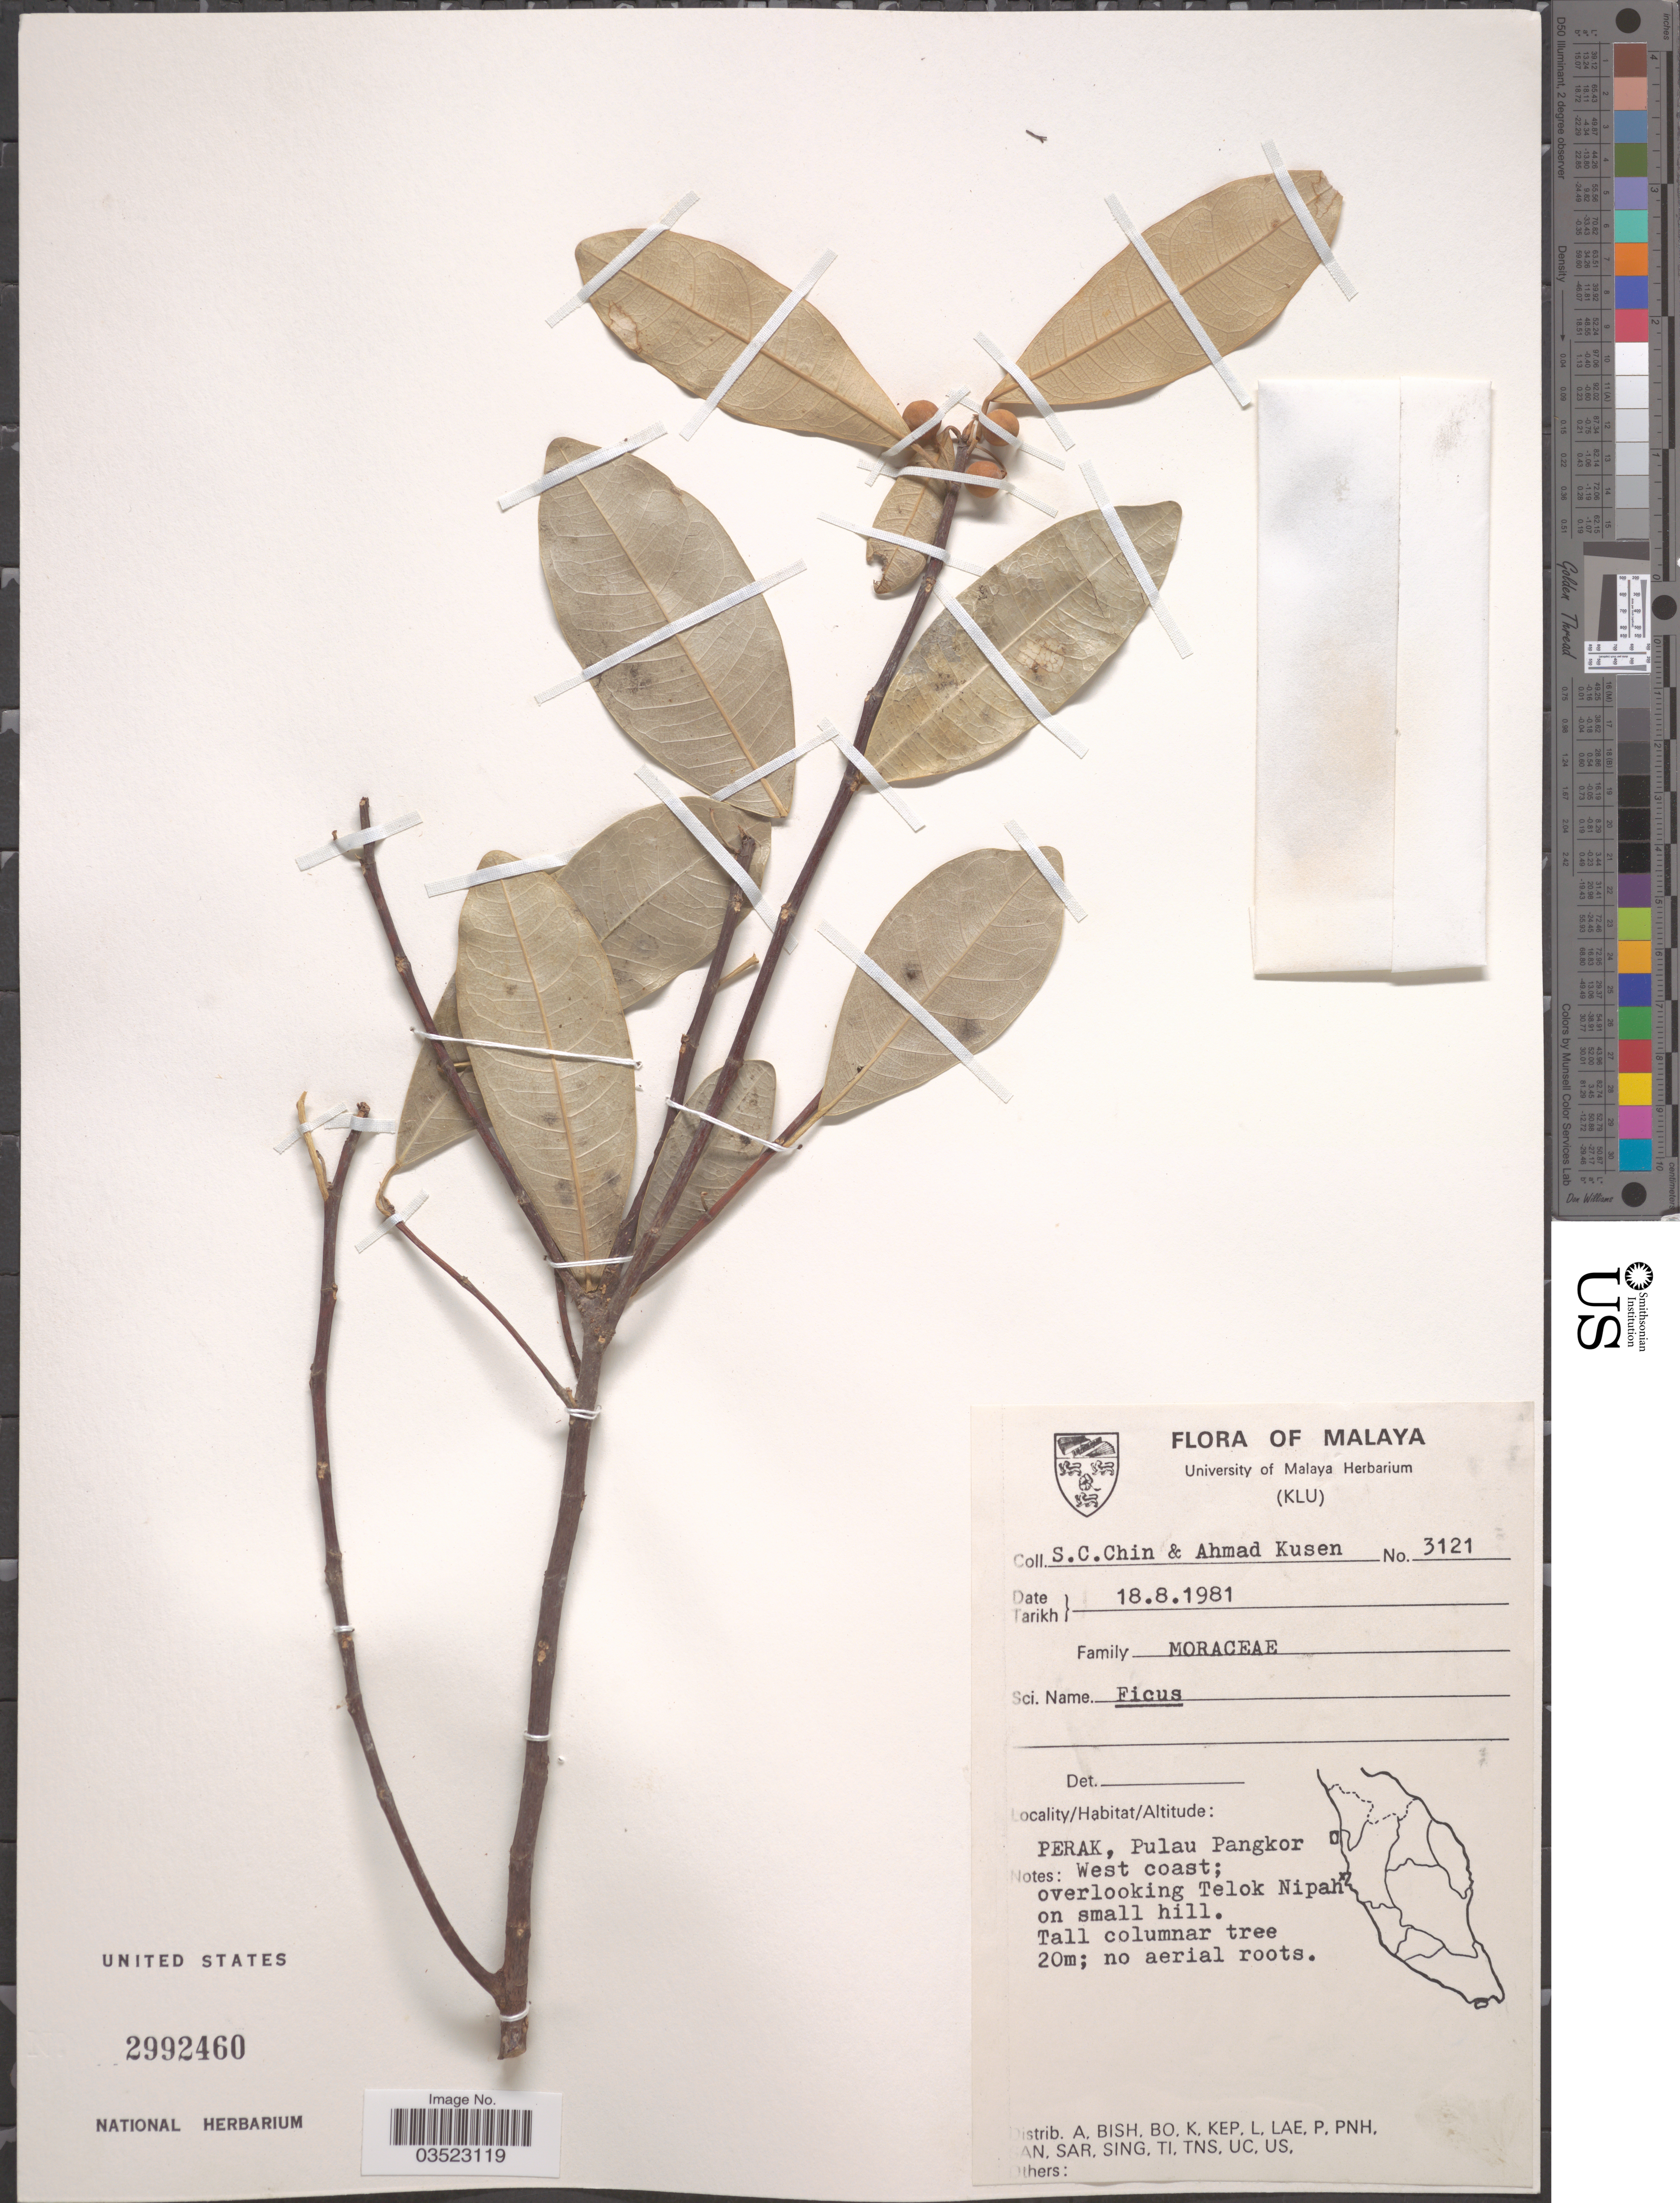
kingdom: Plantae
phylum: Tracheophyta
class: Magnoliopsida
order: Rosales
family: Moraceae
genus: Ficus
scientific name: Ficus sp.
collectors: S. Chin & A. Kusen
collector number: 3121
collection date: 1981-08-18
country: Malaysia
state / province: Perak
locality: Malaya. Pulau Pangkor West coast; overlooking Telok Nipah on small hill.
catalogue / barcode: US 2992460